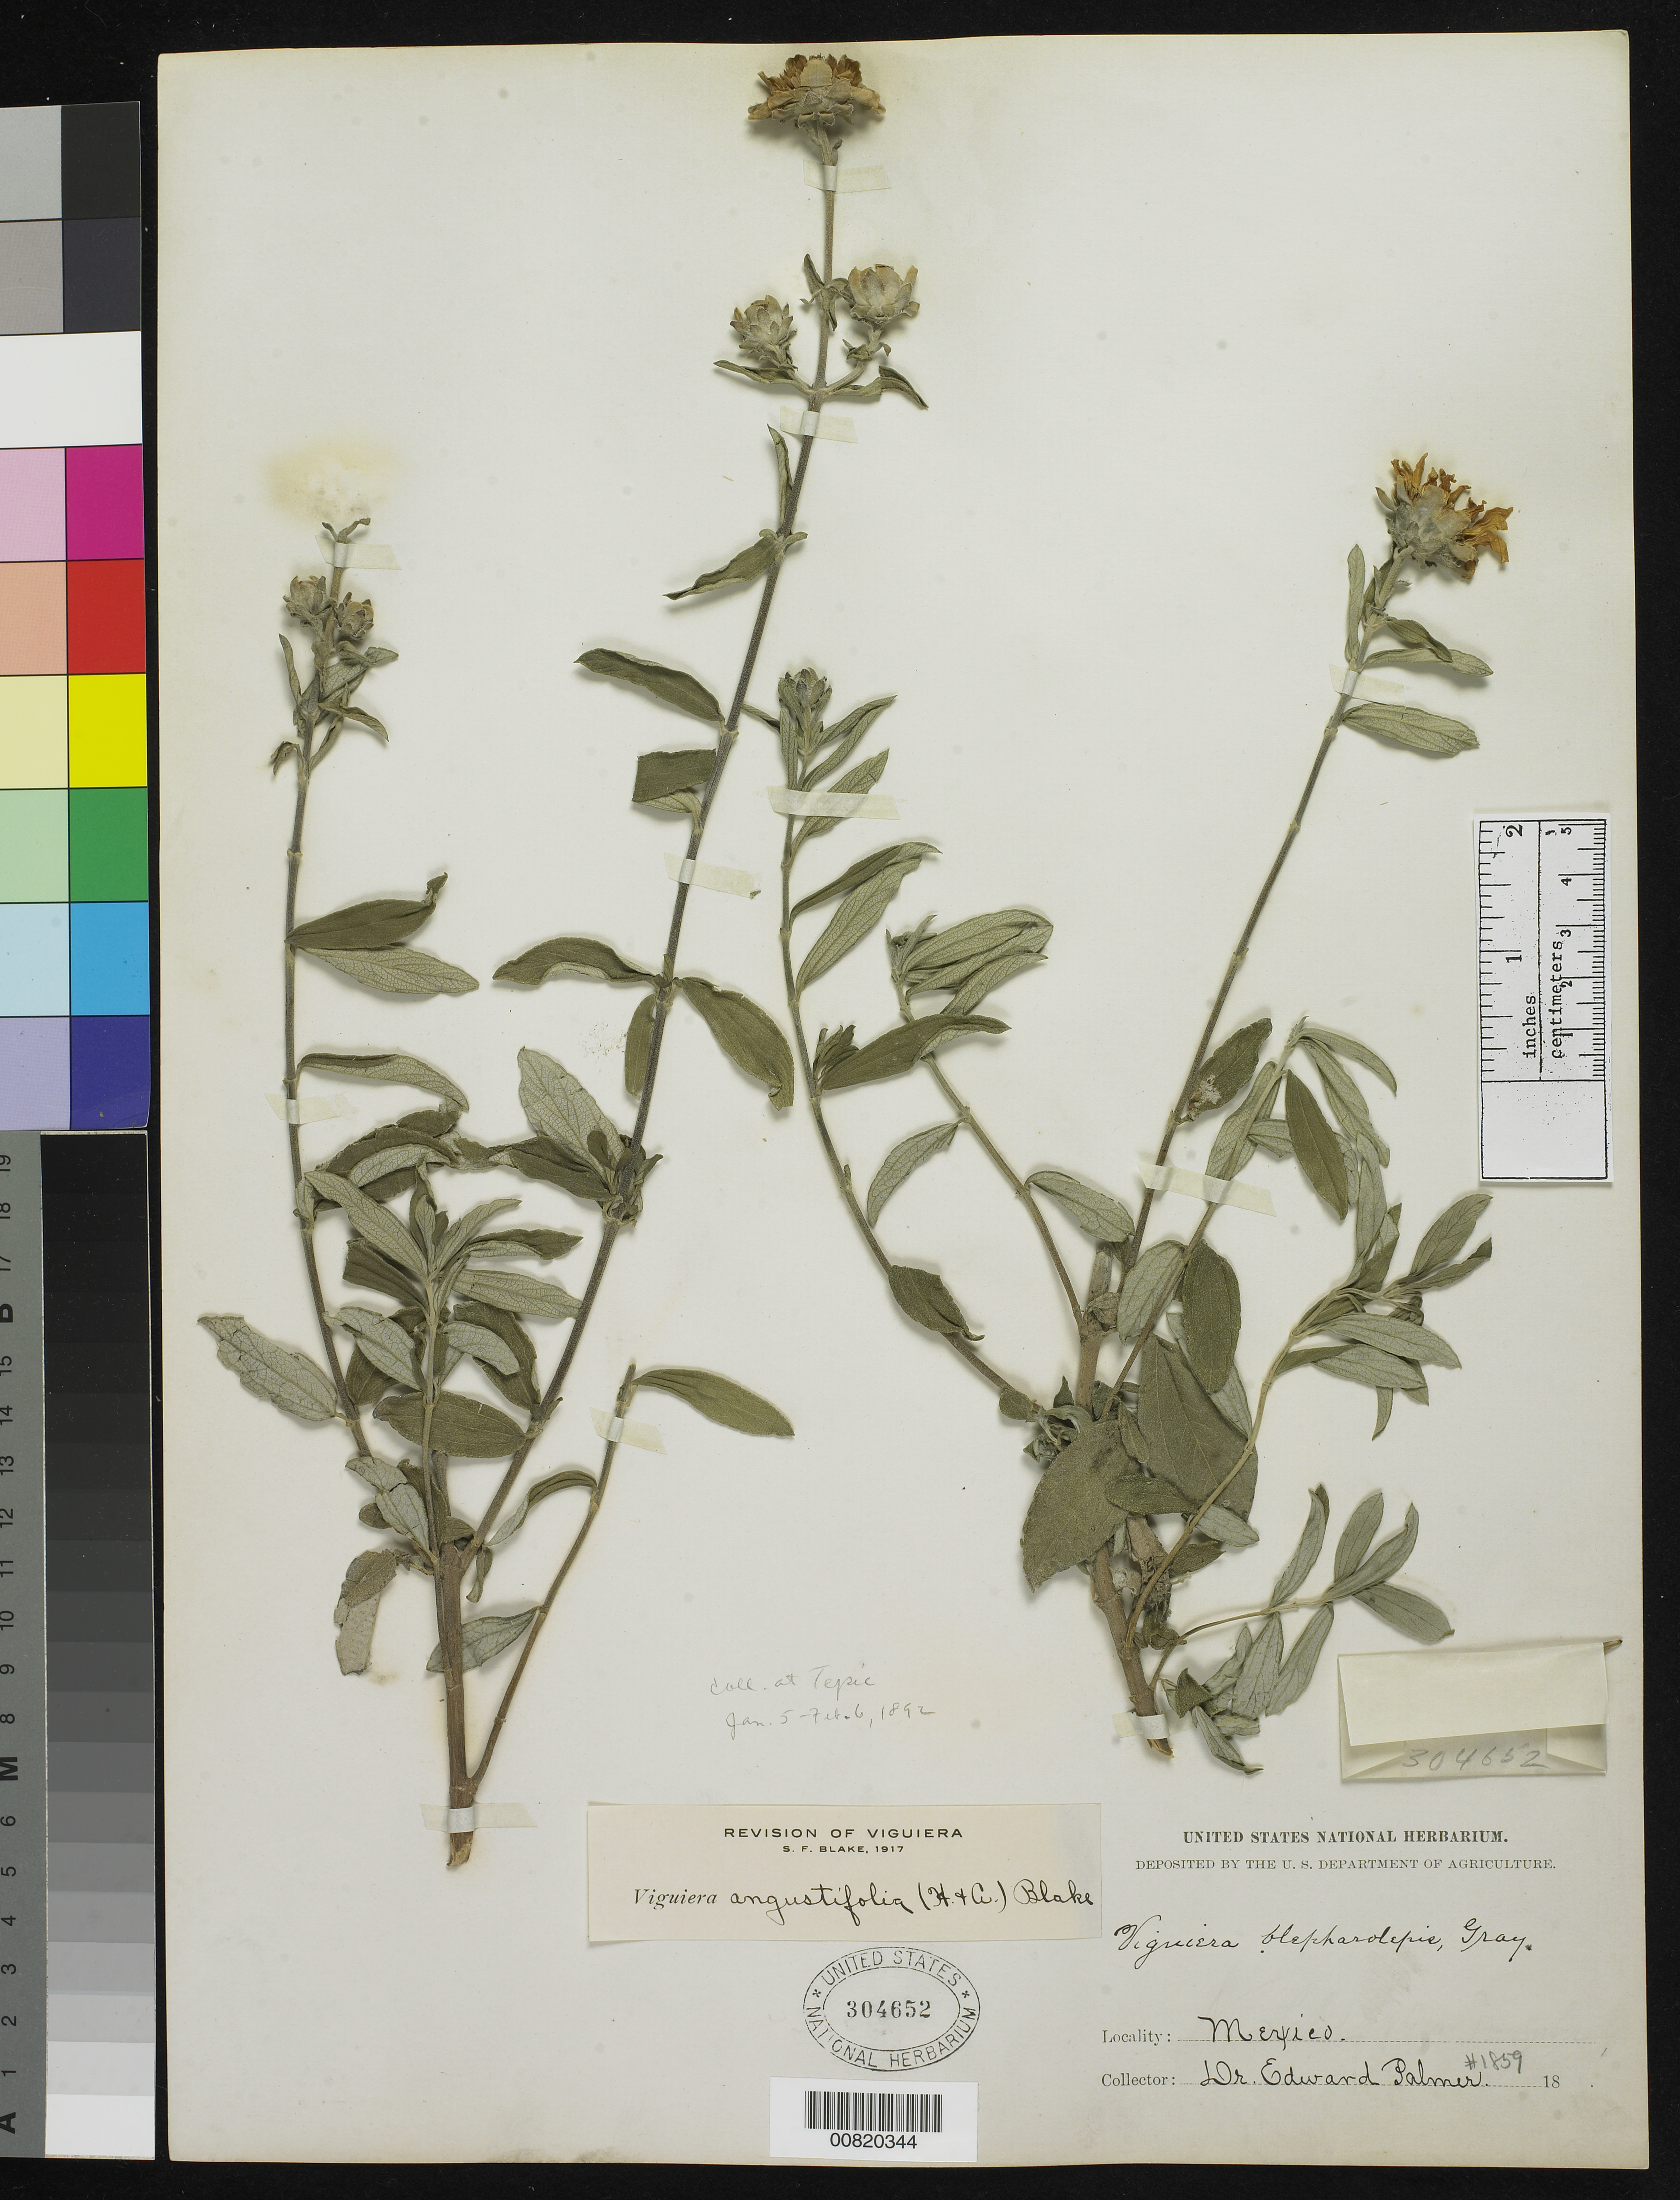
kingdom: Plantae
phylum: Tracheophyta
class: Magnoliopsida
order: Asterales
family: Asteraceae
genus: Viguiera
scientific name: Viguiera angustifolia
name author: (Hook.) S.F. Blake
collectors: E. Palmer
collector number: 1859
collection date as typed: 05 Jan 1892 to 06 Feb 1892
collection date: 1892-01-05/1892-02-06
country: Mexico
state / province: Nayarit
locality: Tepic, Nayarit.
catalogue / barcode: US 304652